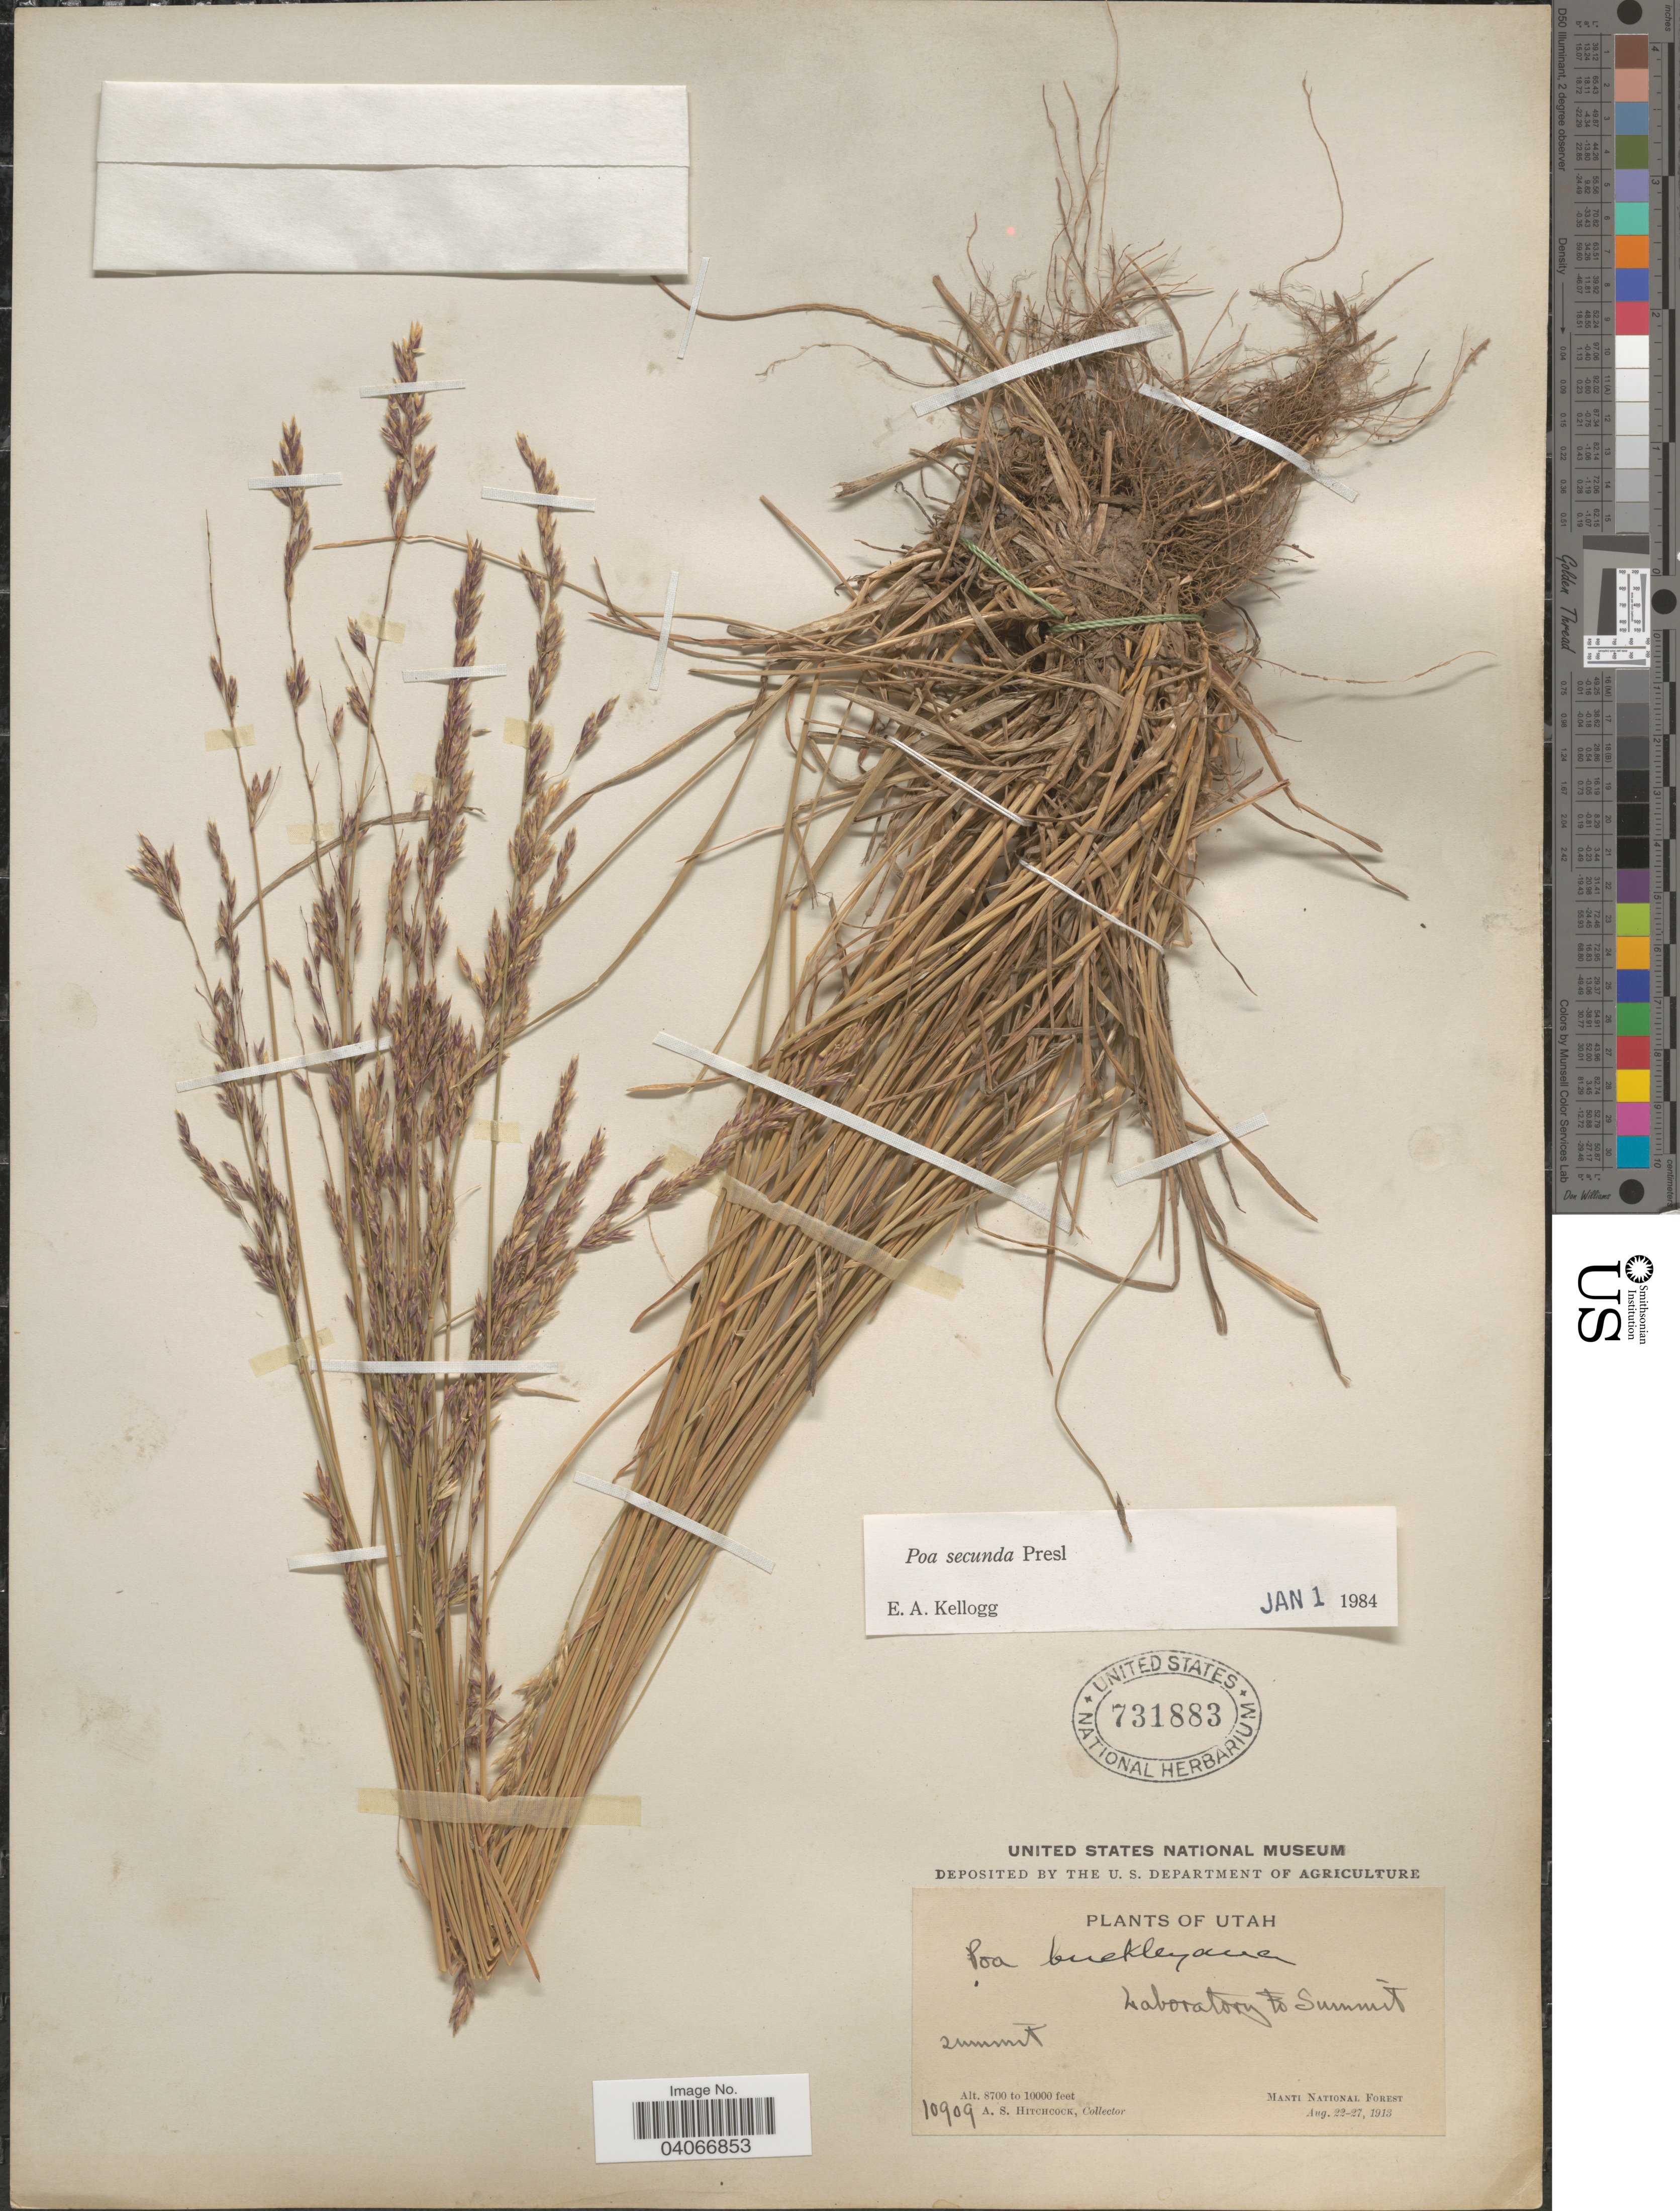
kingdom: Plantae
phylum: Tracheophyta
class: Liliopsida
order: Poales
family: Poaceae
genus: Poa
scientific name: Poa secunda subsp. secunda var. scabrella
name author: (Thurb.) Soreng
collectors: A. S. Hitchcock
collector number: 10909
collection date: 1913-08-22/1913-08-27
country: United States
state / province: Utah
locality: Laboratory to Summit. Manti National Forest.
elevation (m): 2652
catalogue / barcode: US 731883